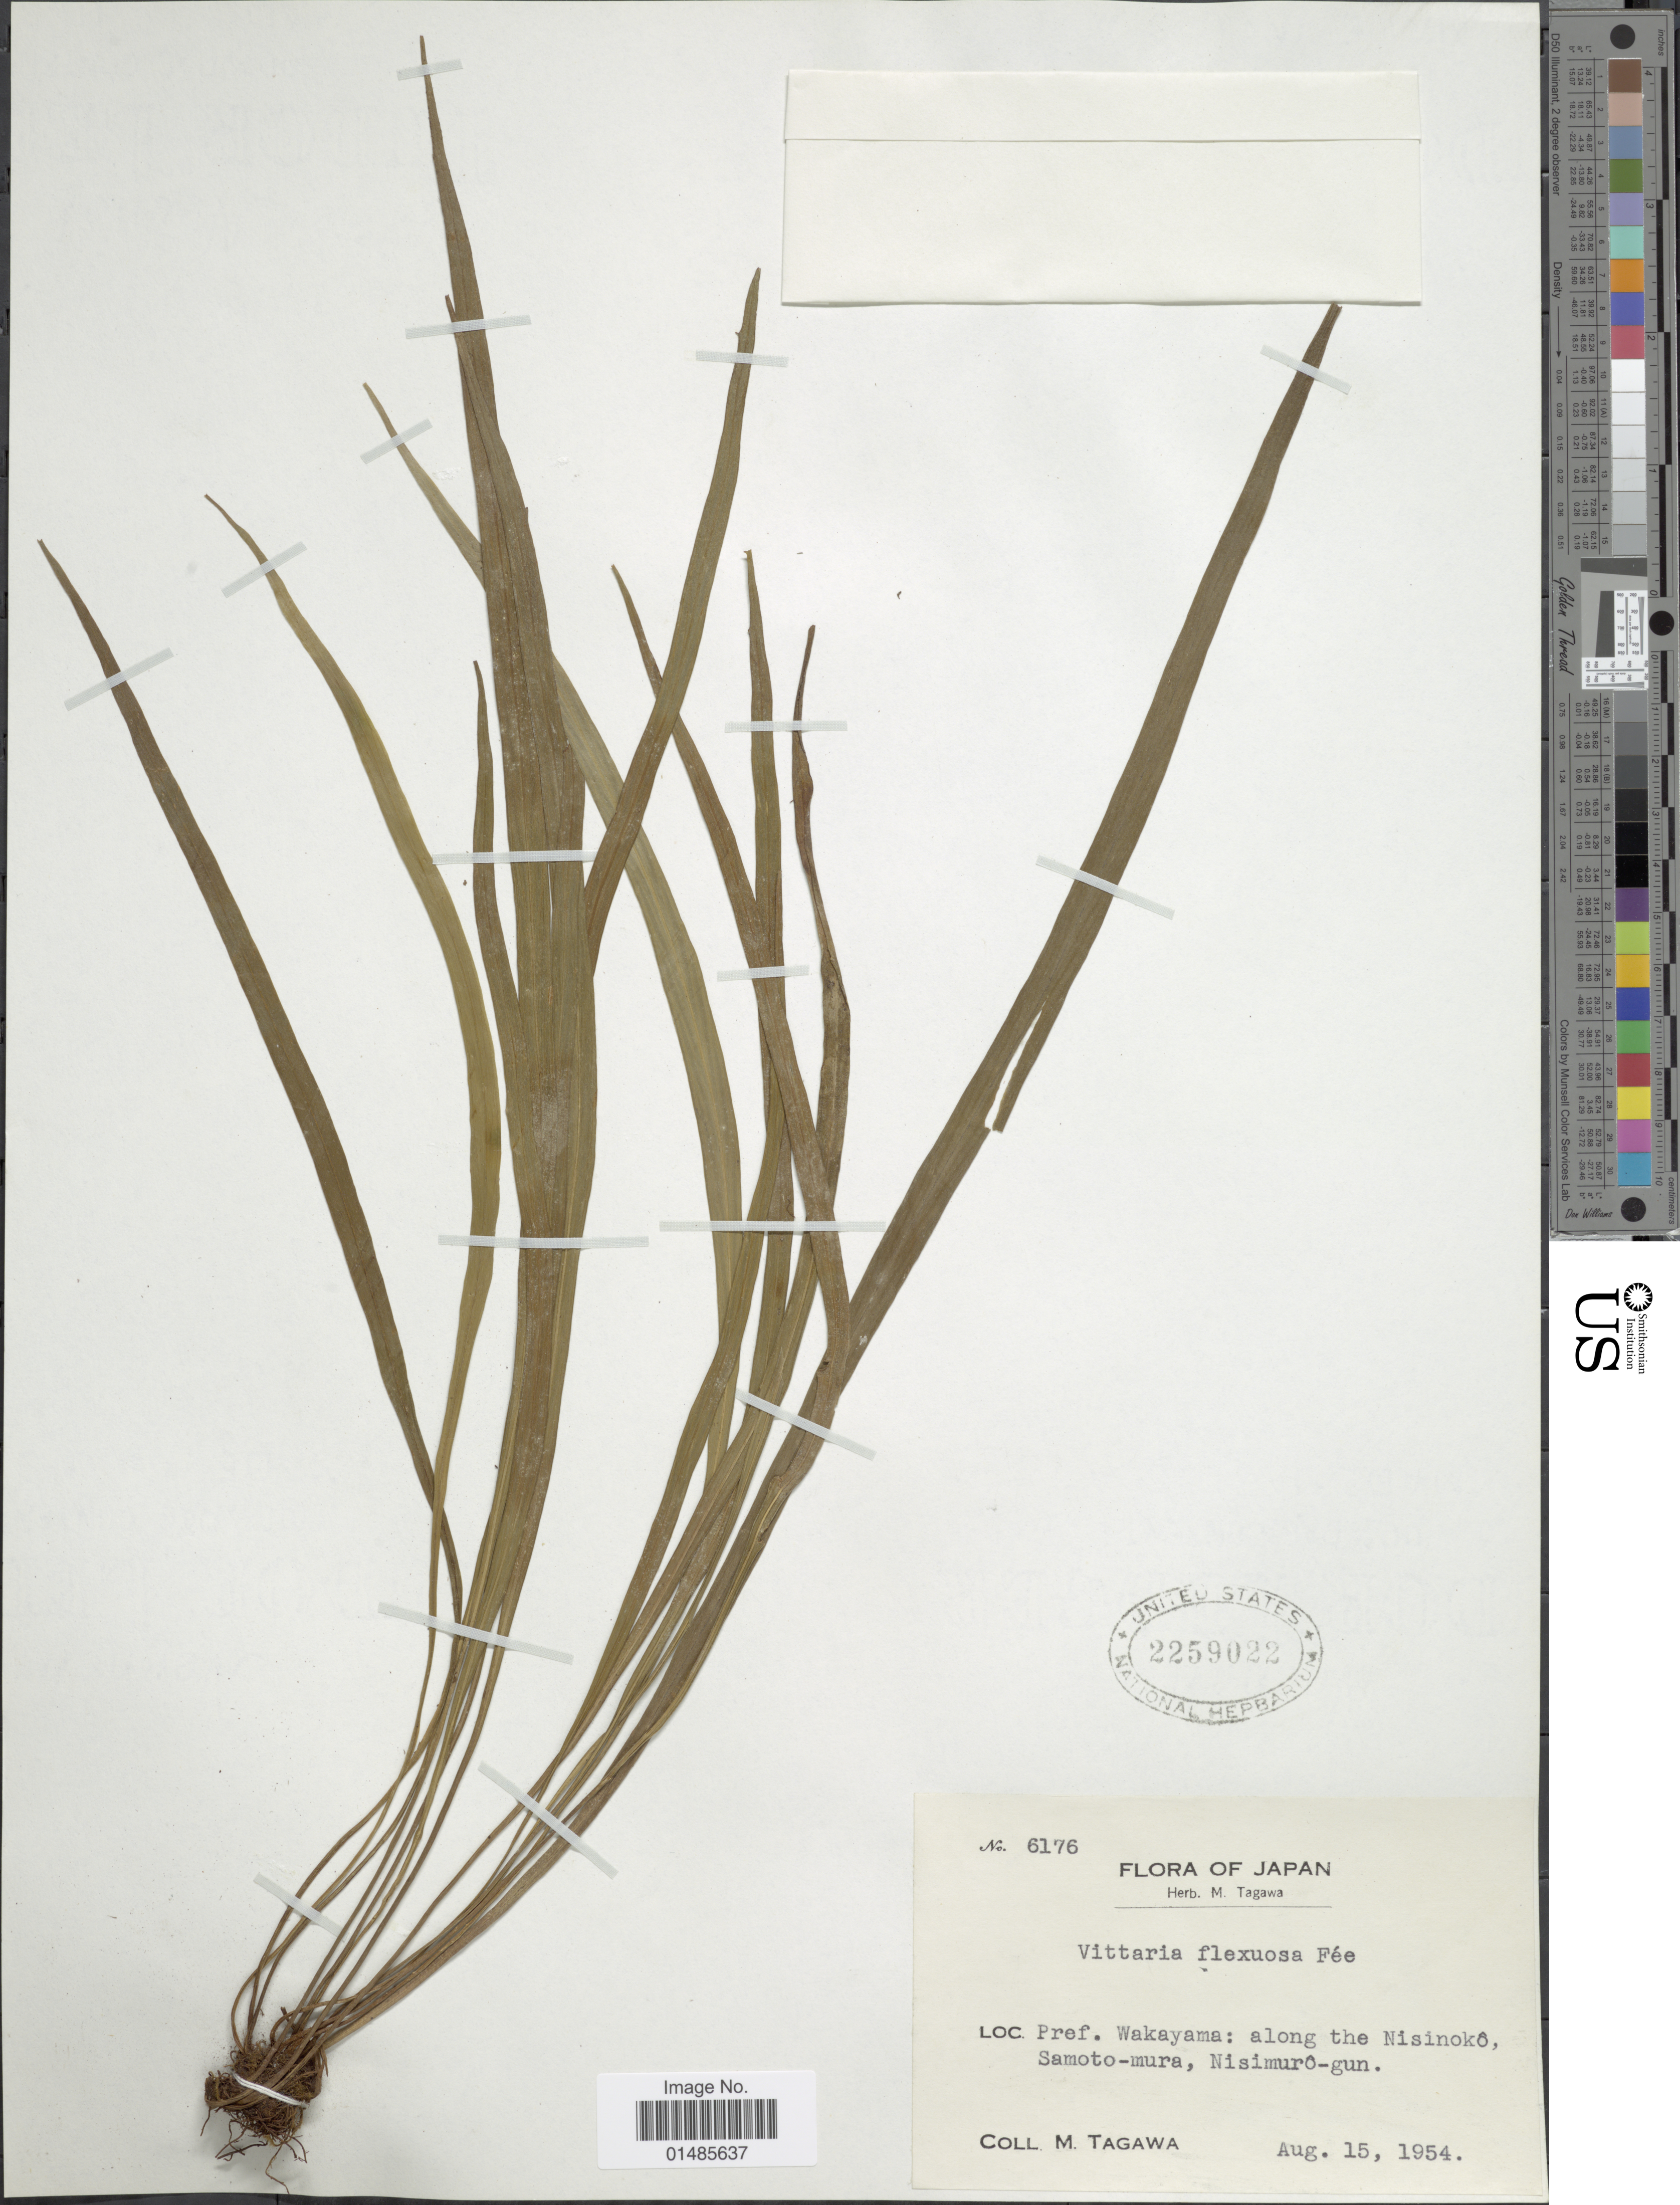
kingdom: Plantae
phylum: Tracheophyta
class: Polypodiopsida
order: Polypodiales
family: Pteridaceae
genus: Haplopteris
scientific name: Haplopteris flexuosa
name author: (Fée) E.H. Crane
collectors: M. Tagawa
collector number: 6176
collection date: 1954-08-15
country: Japan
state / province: Wakayama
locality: Along the Nisinokô, Samoto-mura, Nisimurô-gun.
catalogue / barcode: US 2259022